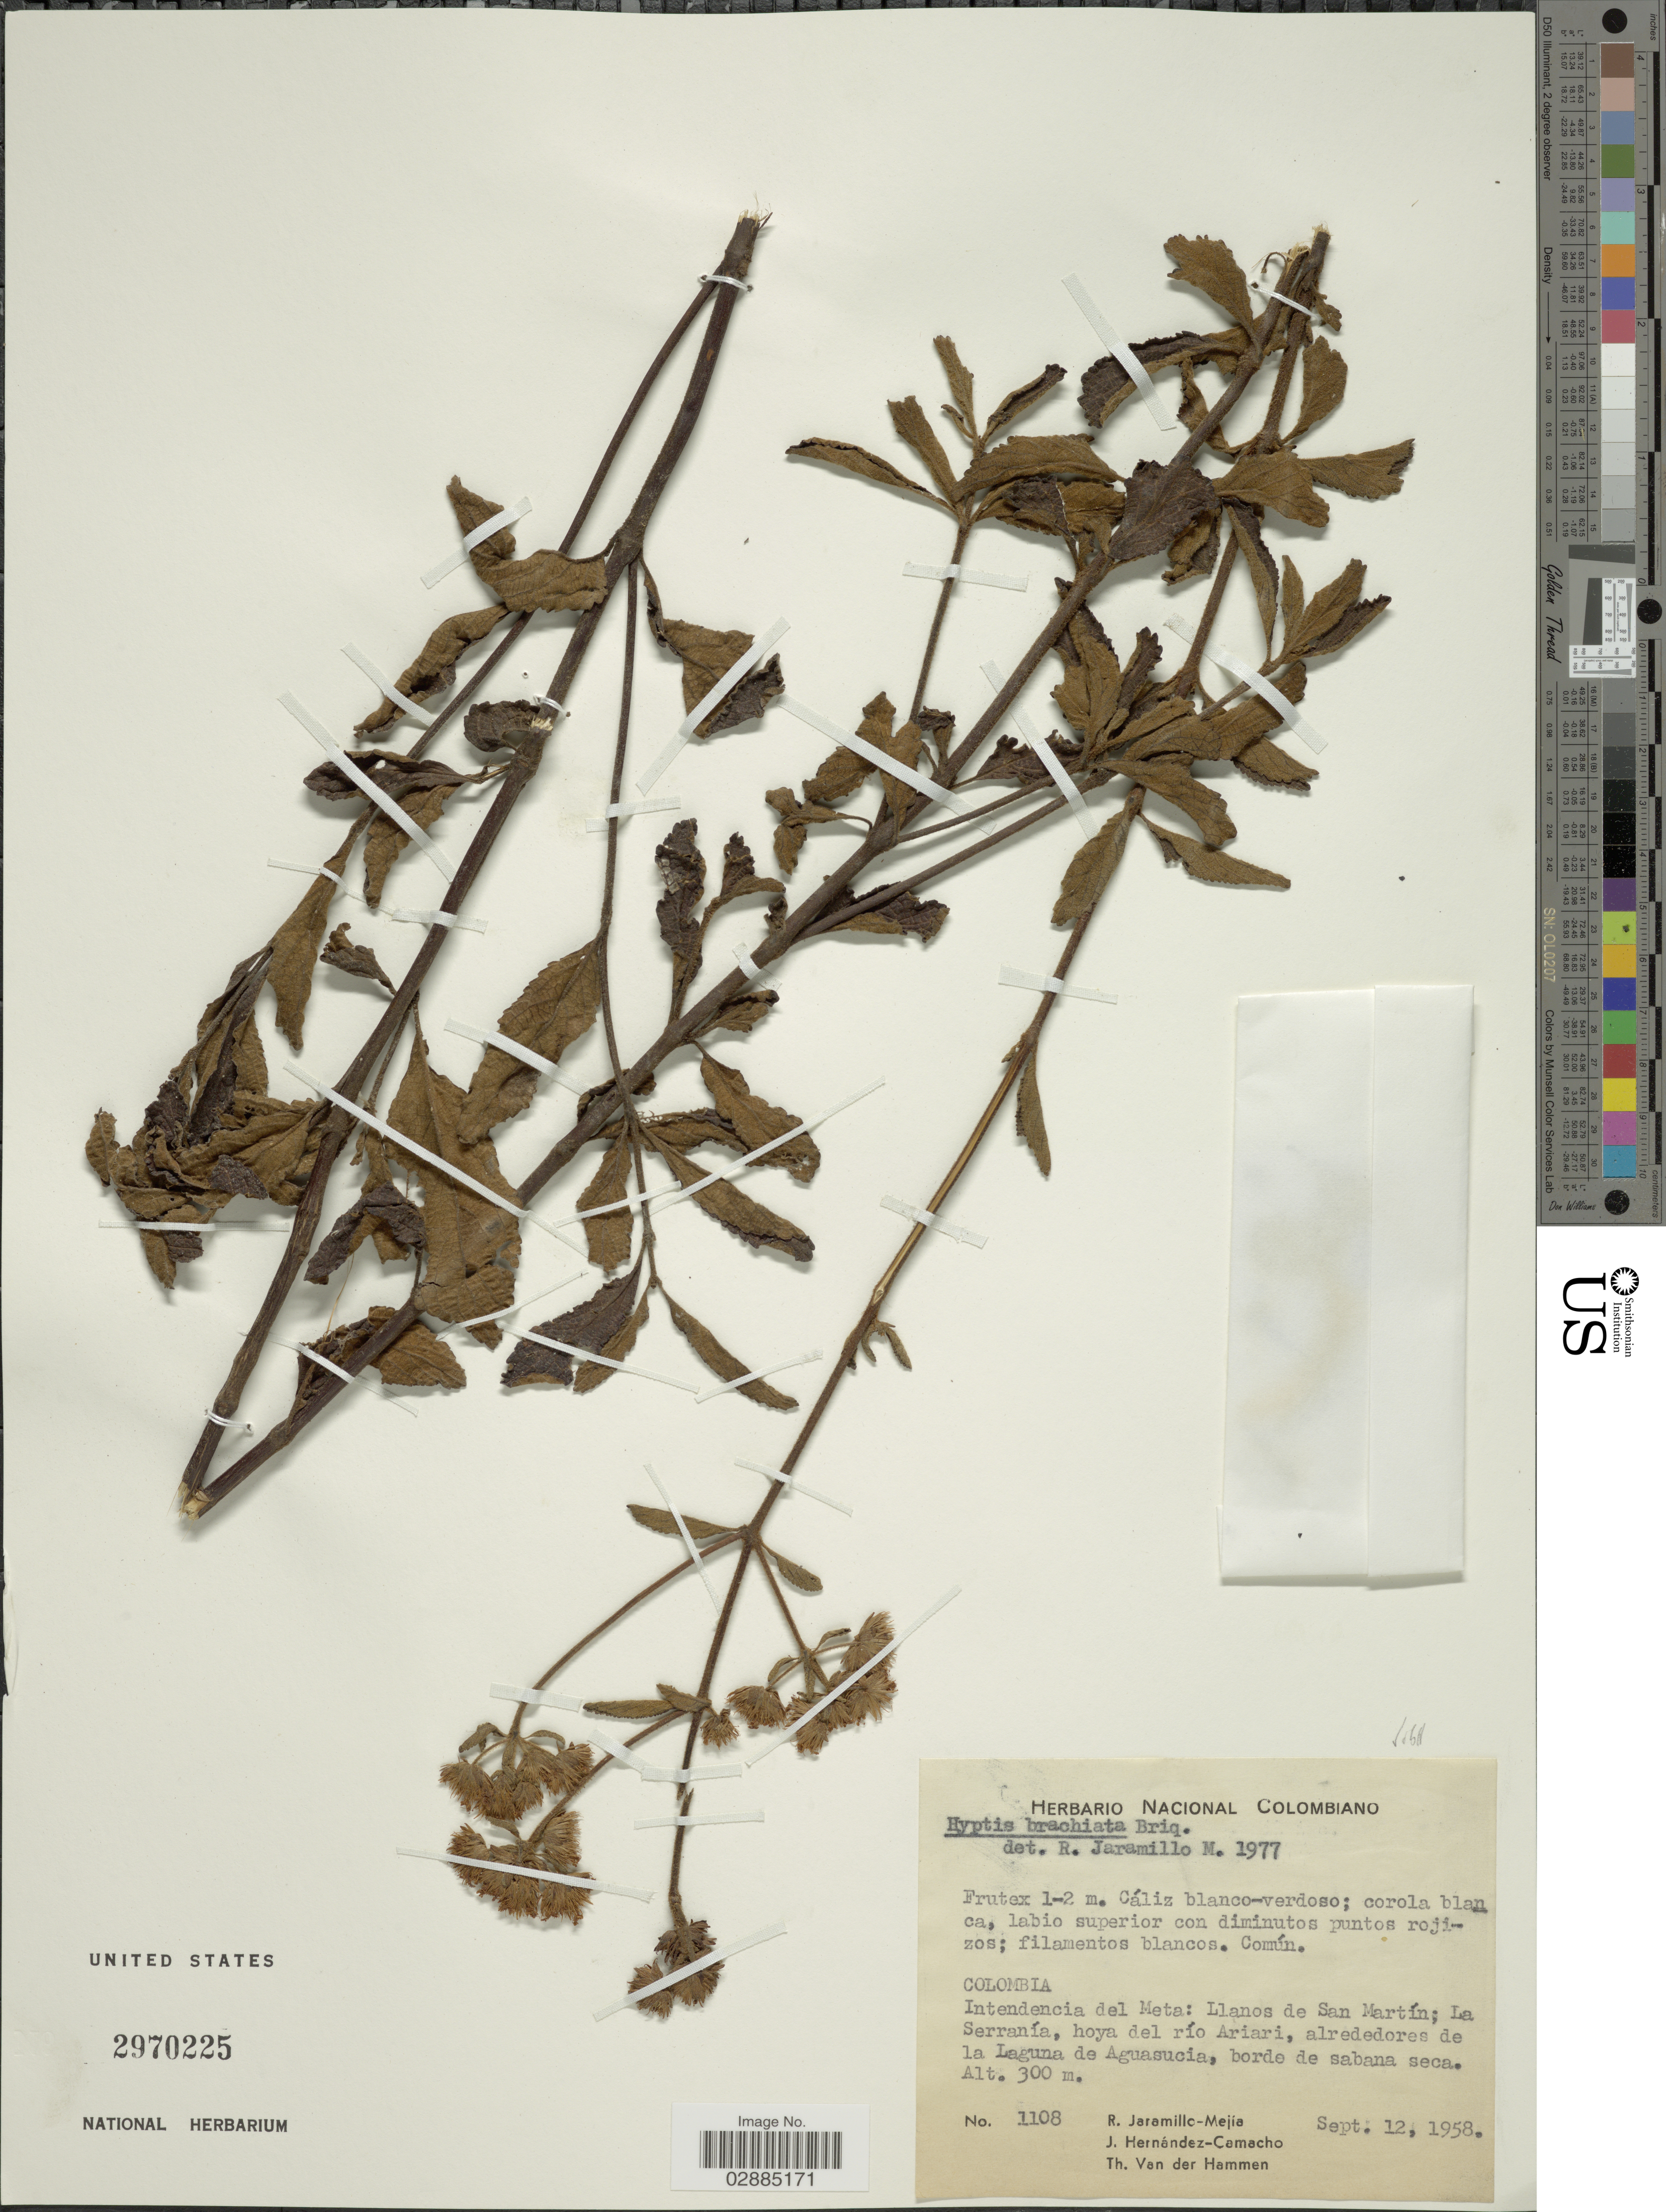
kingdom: Plantae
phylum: Tracheophyta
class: Magnoliopsida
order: Lamiales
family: Lamiaceae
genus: Hyptis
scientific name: Hyptis brachiata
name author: Briq.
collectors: R. Jaramillo M., J. Hernandez Camacho & T. Van der Hammen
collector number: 1108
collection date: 1958-09-12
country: Colombia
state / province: Meta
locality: Intendencia del Meta: Llanos de San Martín; La Serranía, hoya del río Ariari, alrededores de la Laguna de Aguasucia.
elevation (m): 300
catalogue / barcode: US 2970225